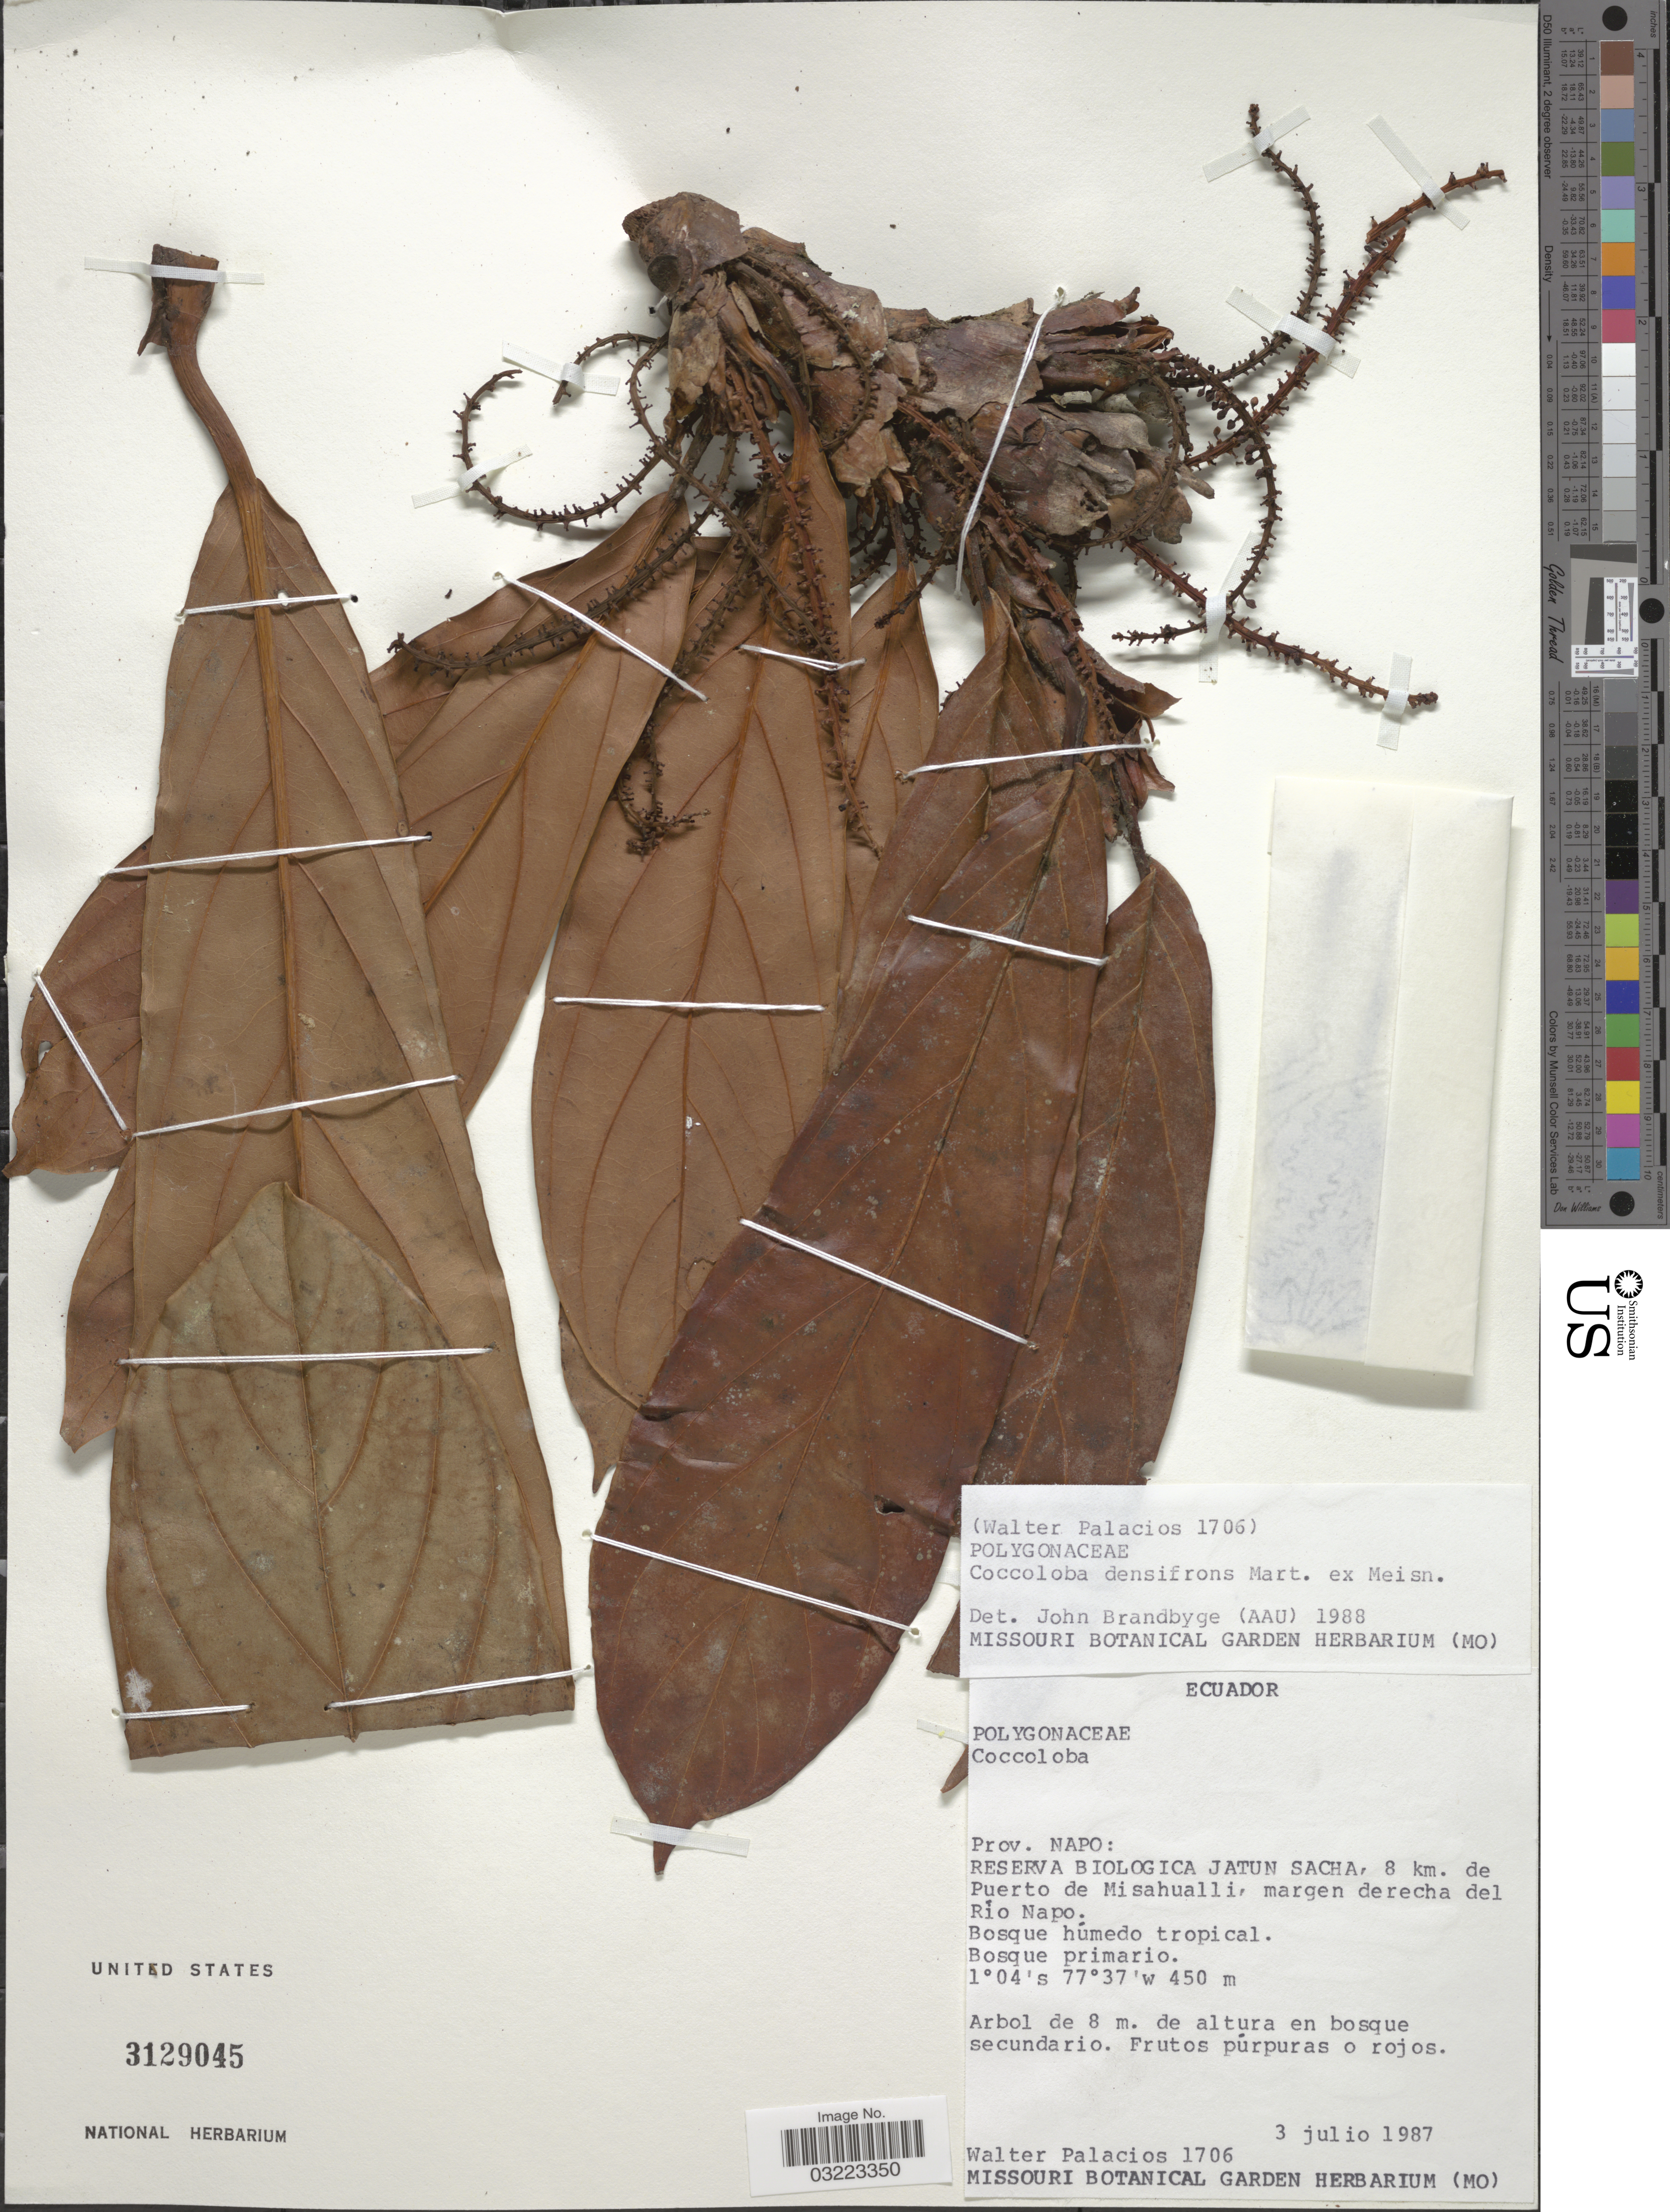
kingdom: Plantae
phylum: Tracheophyta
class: Magnoliopsida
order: Caryophyllales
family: Polygonaceae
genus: Coccoloba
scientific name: Coccoloba densifrons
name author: Mart. ex Meisn.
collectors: W. Palacios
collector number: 1706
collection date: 1987-07-03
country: Ecuador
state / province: Napo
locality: Reserva Biologica Jatun Sacha, 8 km. de Puerto de Misahualli, margen derecha del Rio Napo.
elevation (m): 450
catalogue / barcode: US 3129045